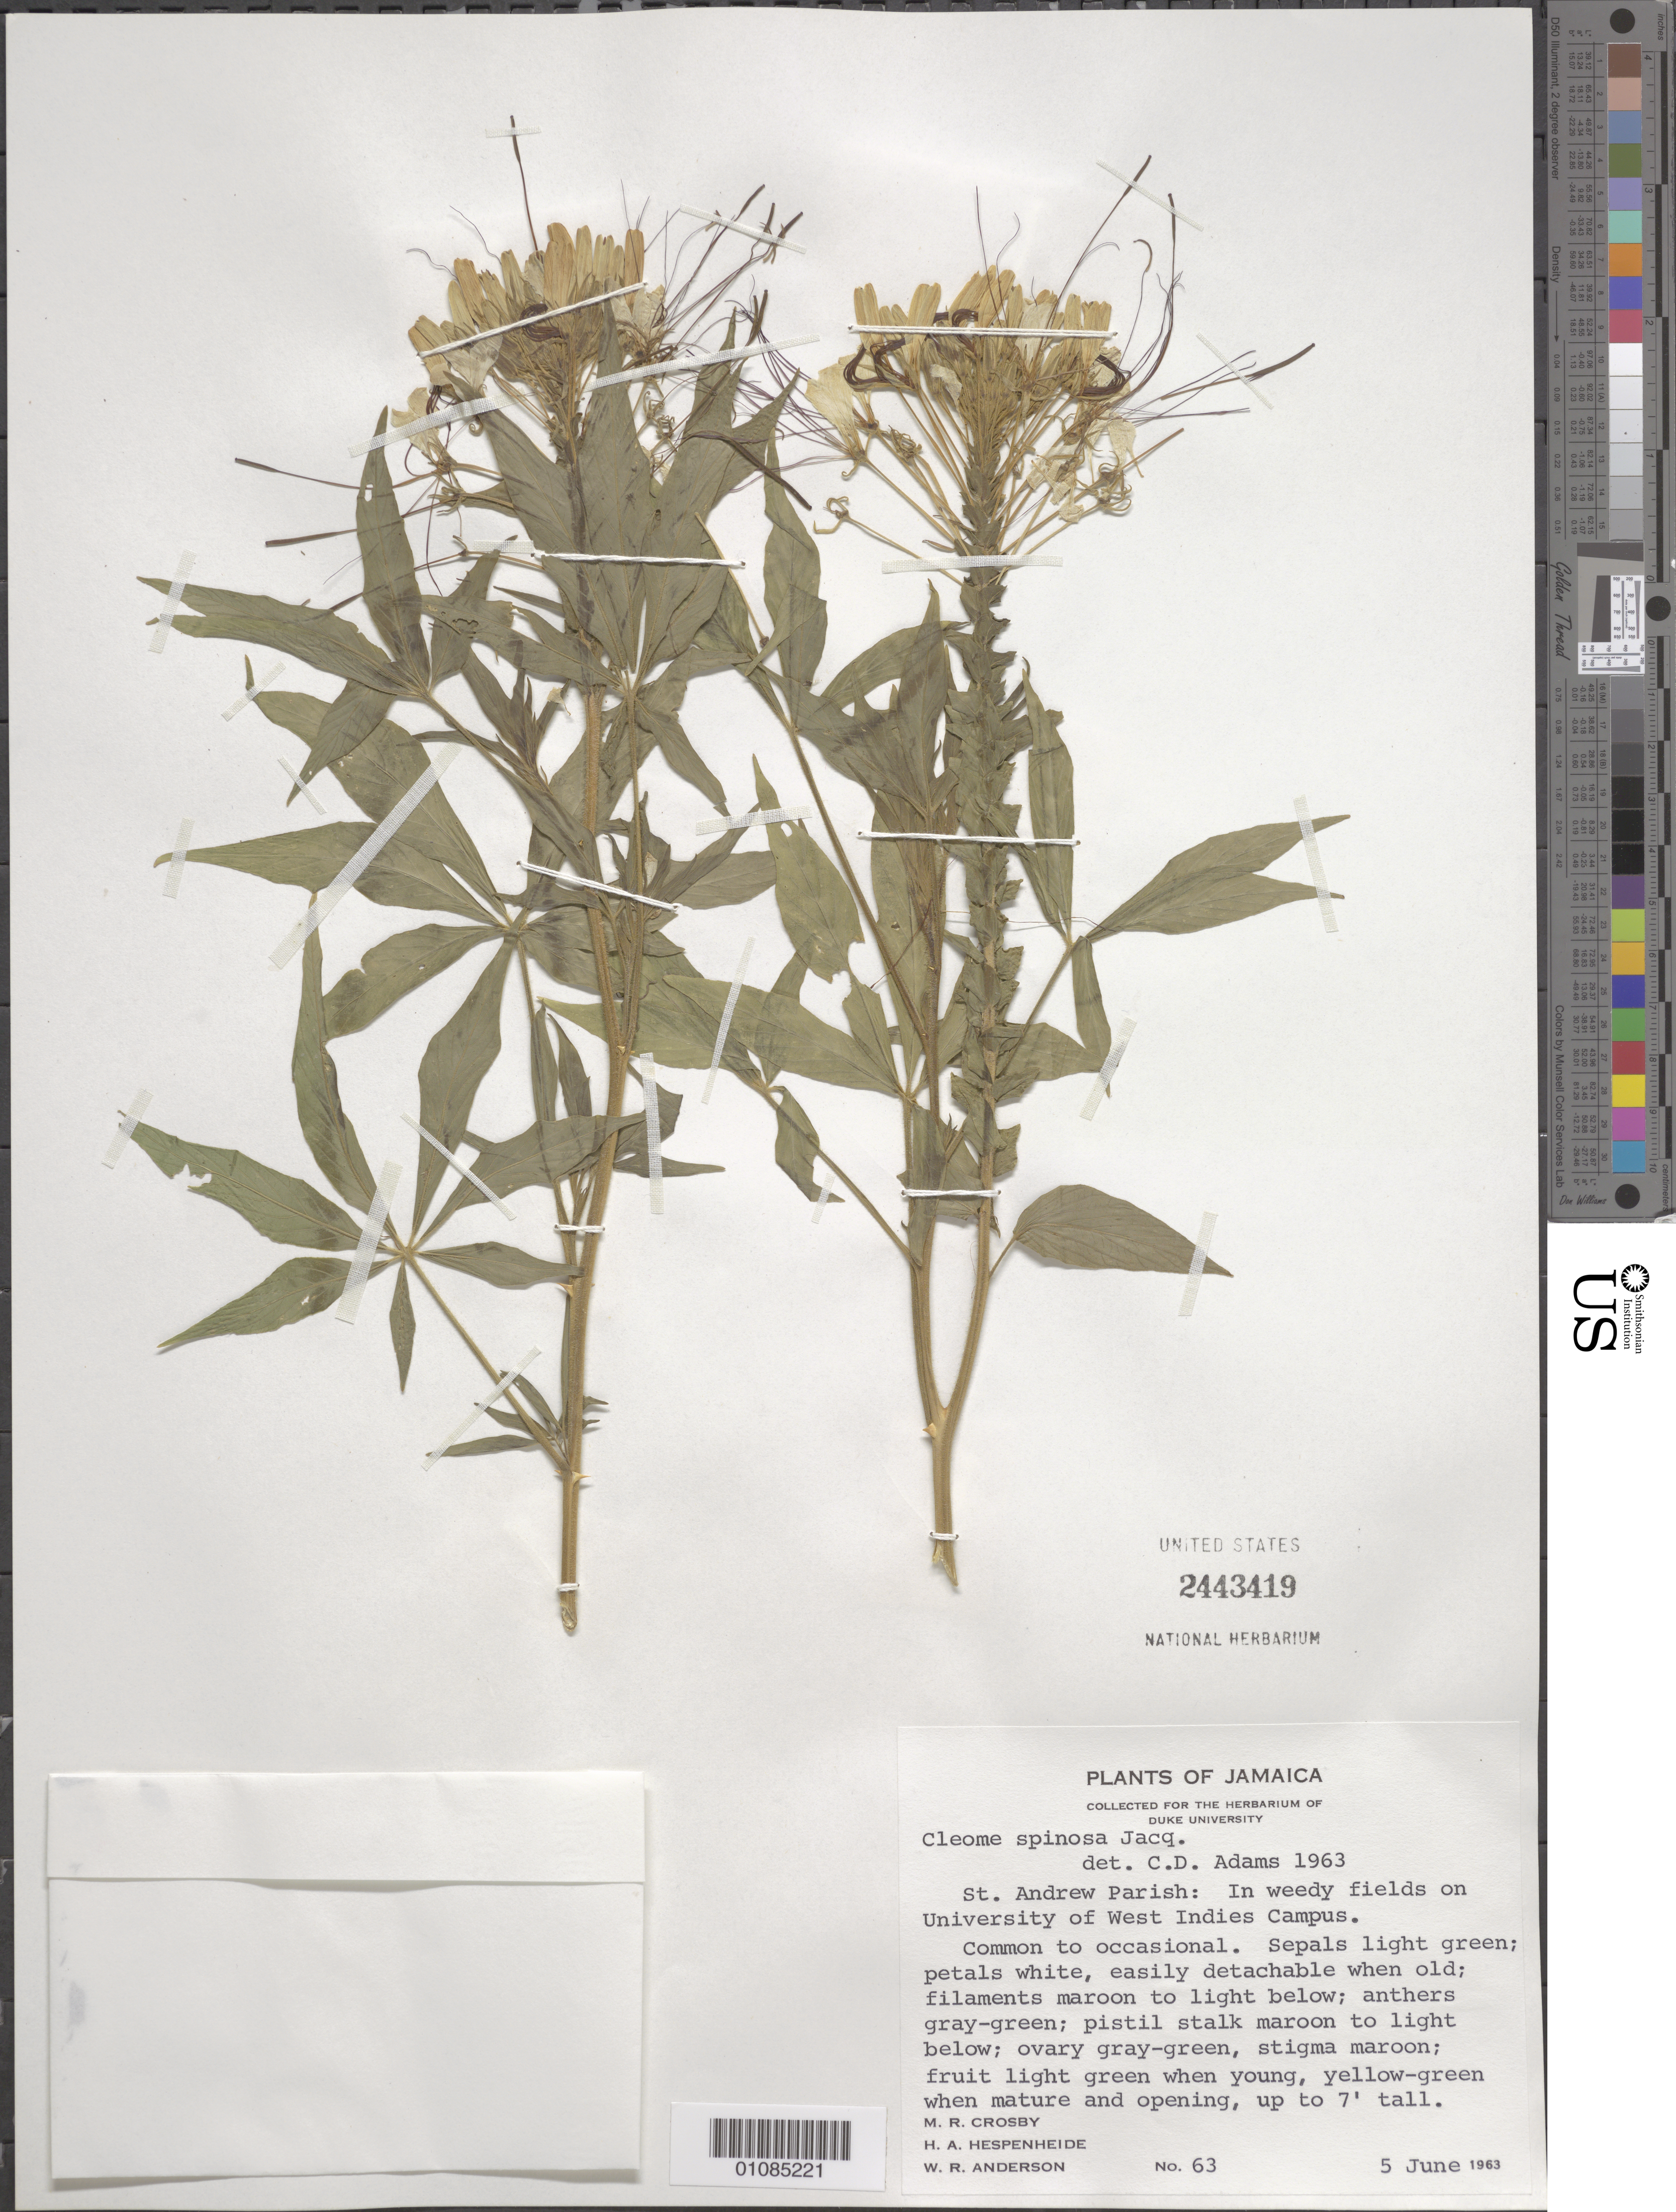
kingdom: Plantae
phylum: Tracheophyta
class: Magnoliopsida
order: Brassicales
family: Cleomaceae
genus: Tarenaya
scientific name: Tarenaya spinosa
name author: (Jacq.) Raf.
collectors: M. R. Crosby, H. A. Hespenheide & W. R. Anderson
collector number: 63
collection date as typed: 05 Jun 1963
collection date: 1963-06-05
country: Jamaica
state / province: Kingston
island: Jamaica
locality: St. Andrew Parish: in weedy fields on University of West Indies Campus.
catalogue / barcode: US 2443419